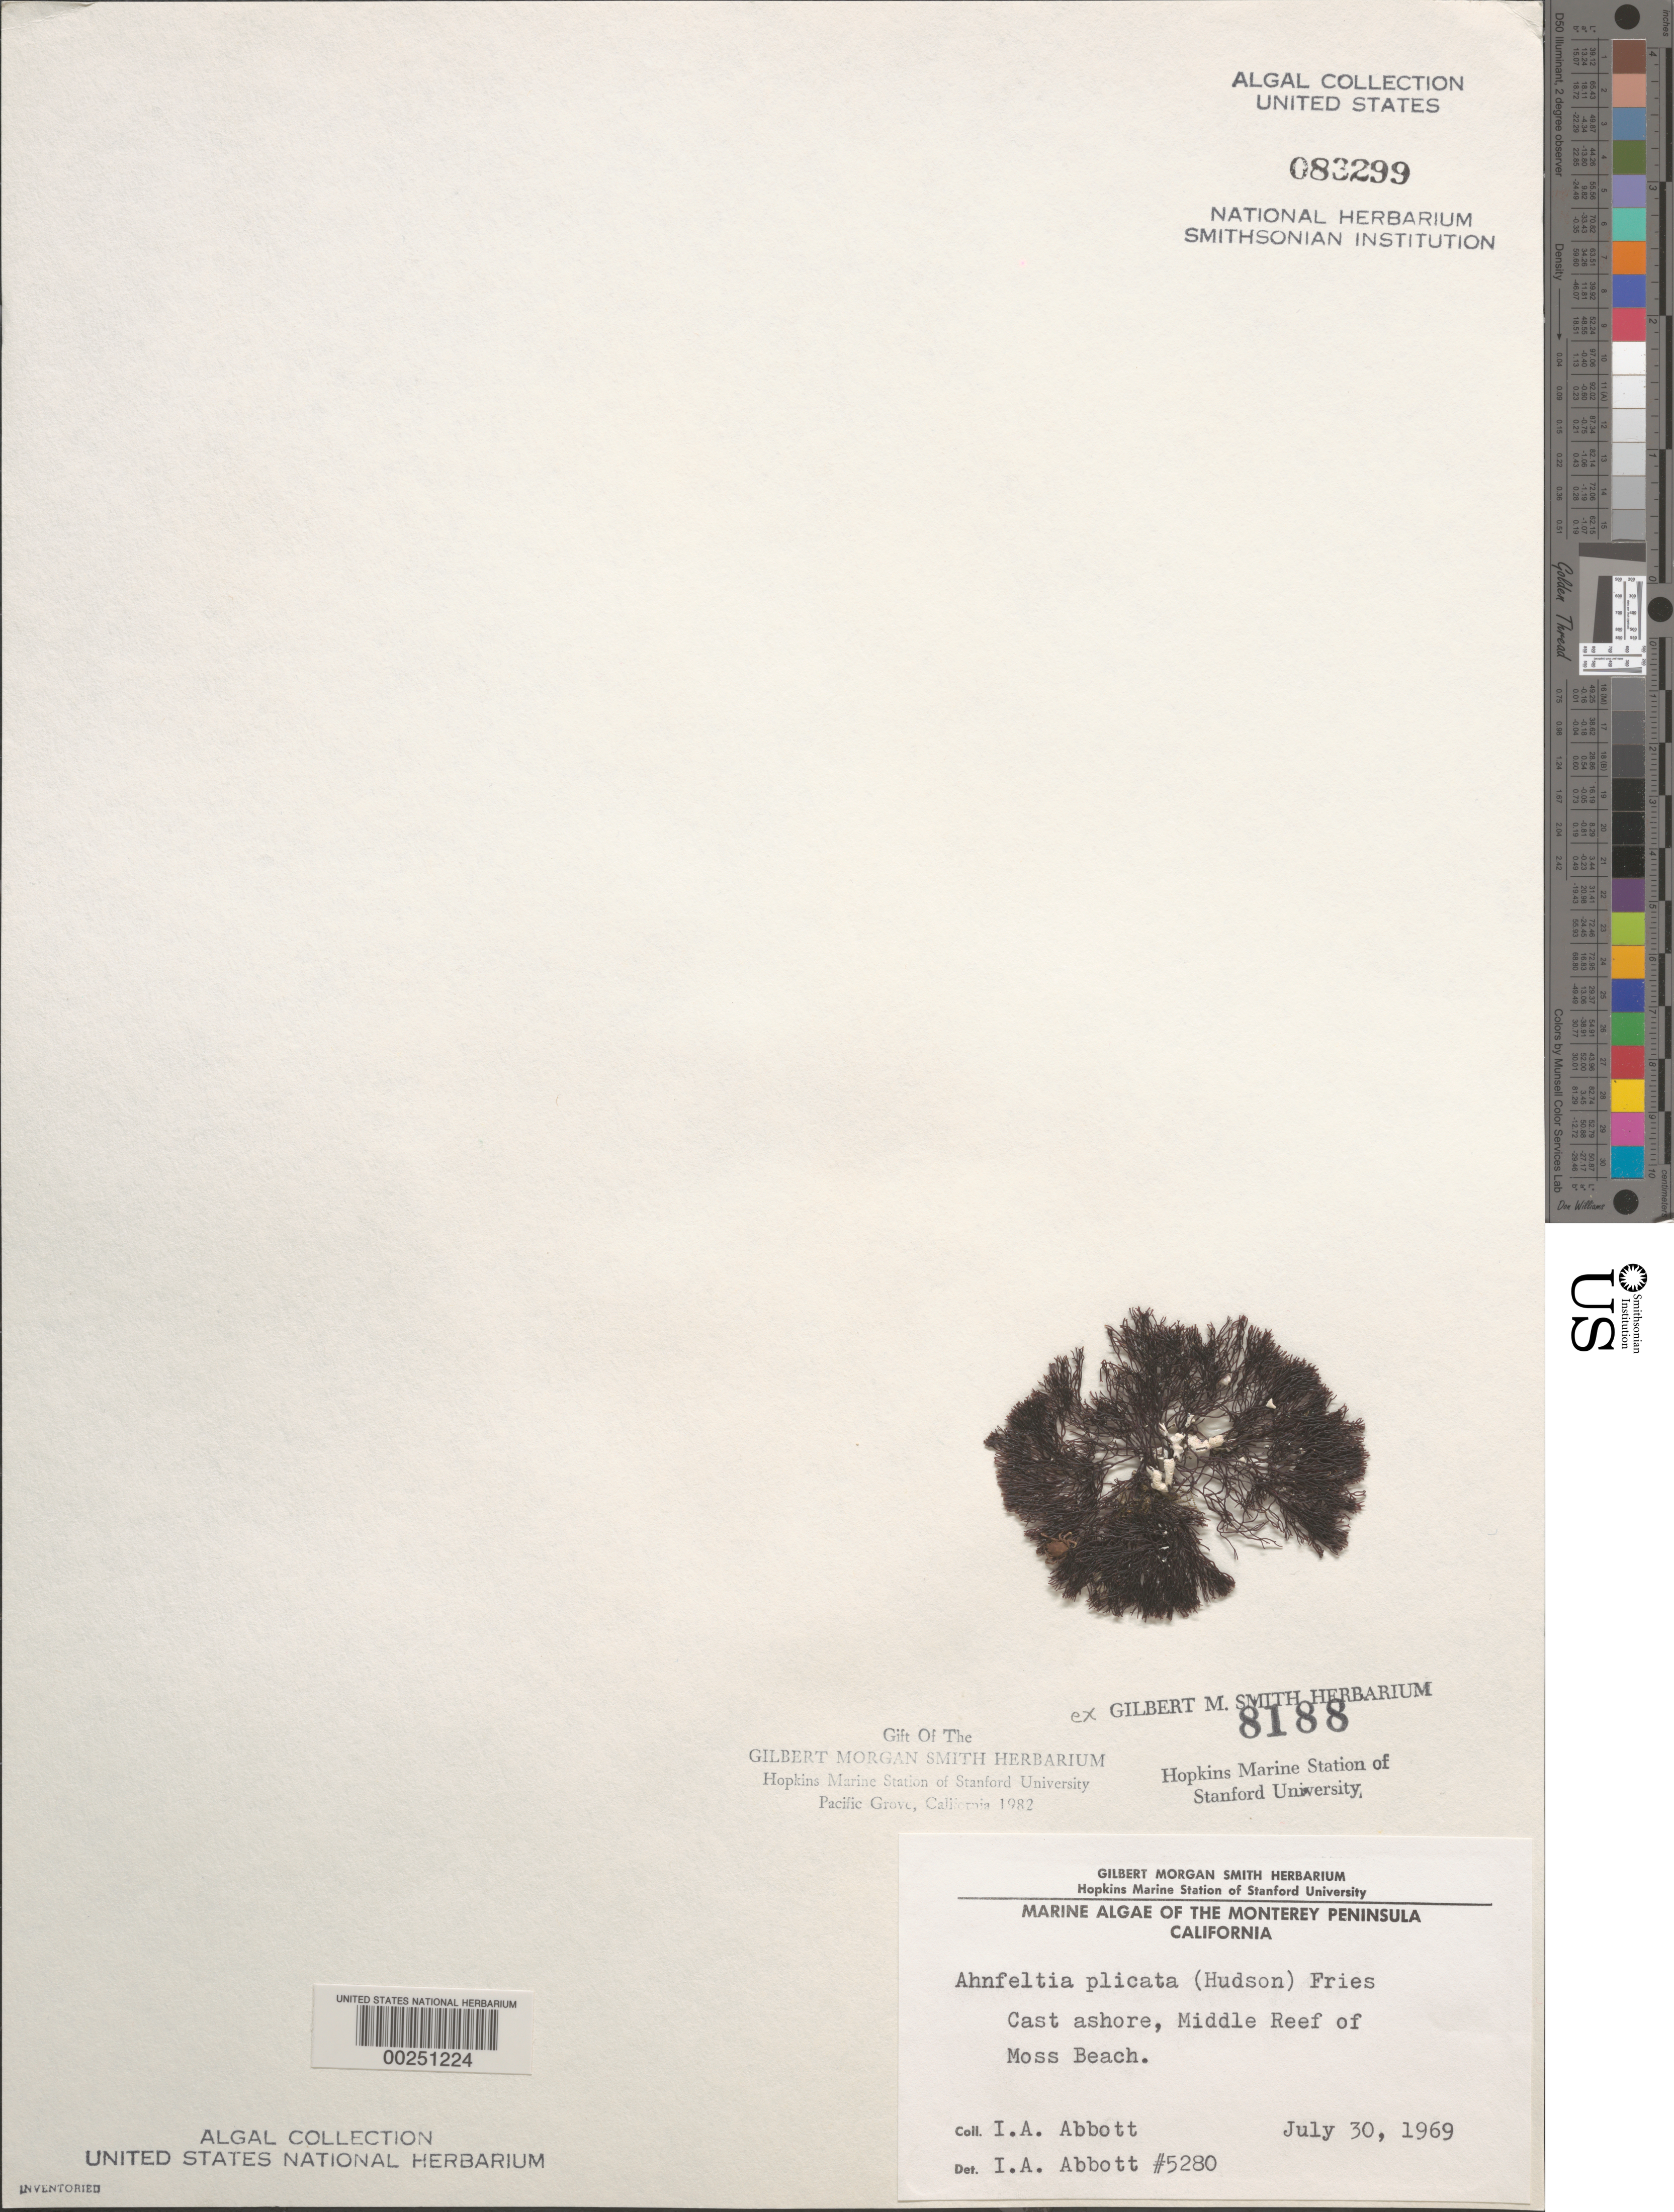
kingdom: Plantae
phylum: Rhodophyta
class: Florideophyceae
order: Ahnfeltiales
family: Ahnfeltiaceae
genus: Ahnfeltia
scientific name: Ahnfeltia plicata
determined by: Abbott, Isabella A.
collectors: I. A. Abbott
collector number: IAA 5280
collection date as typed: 30 Aug 1969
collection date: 1969-08-30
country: United States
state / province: California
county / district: Monterey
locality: Middle Reef of Moss Beach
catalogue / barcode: US 83299